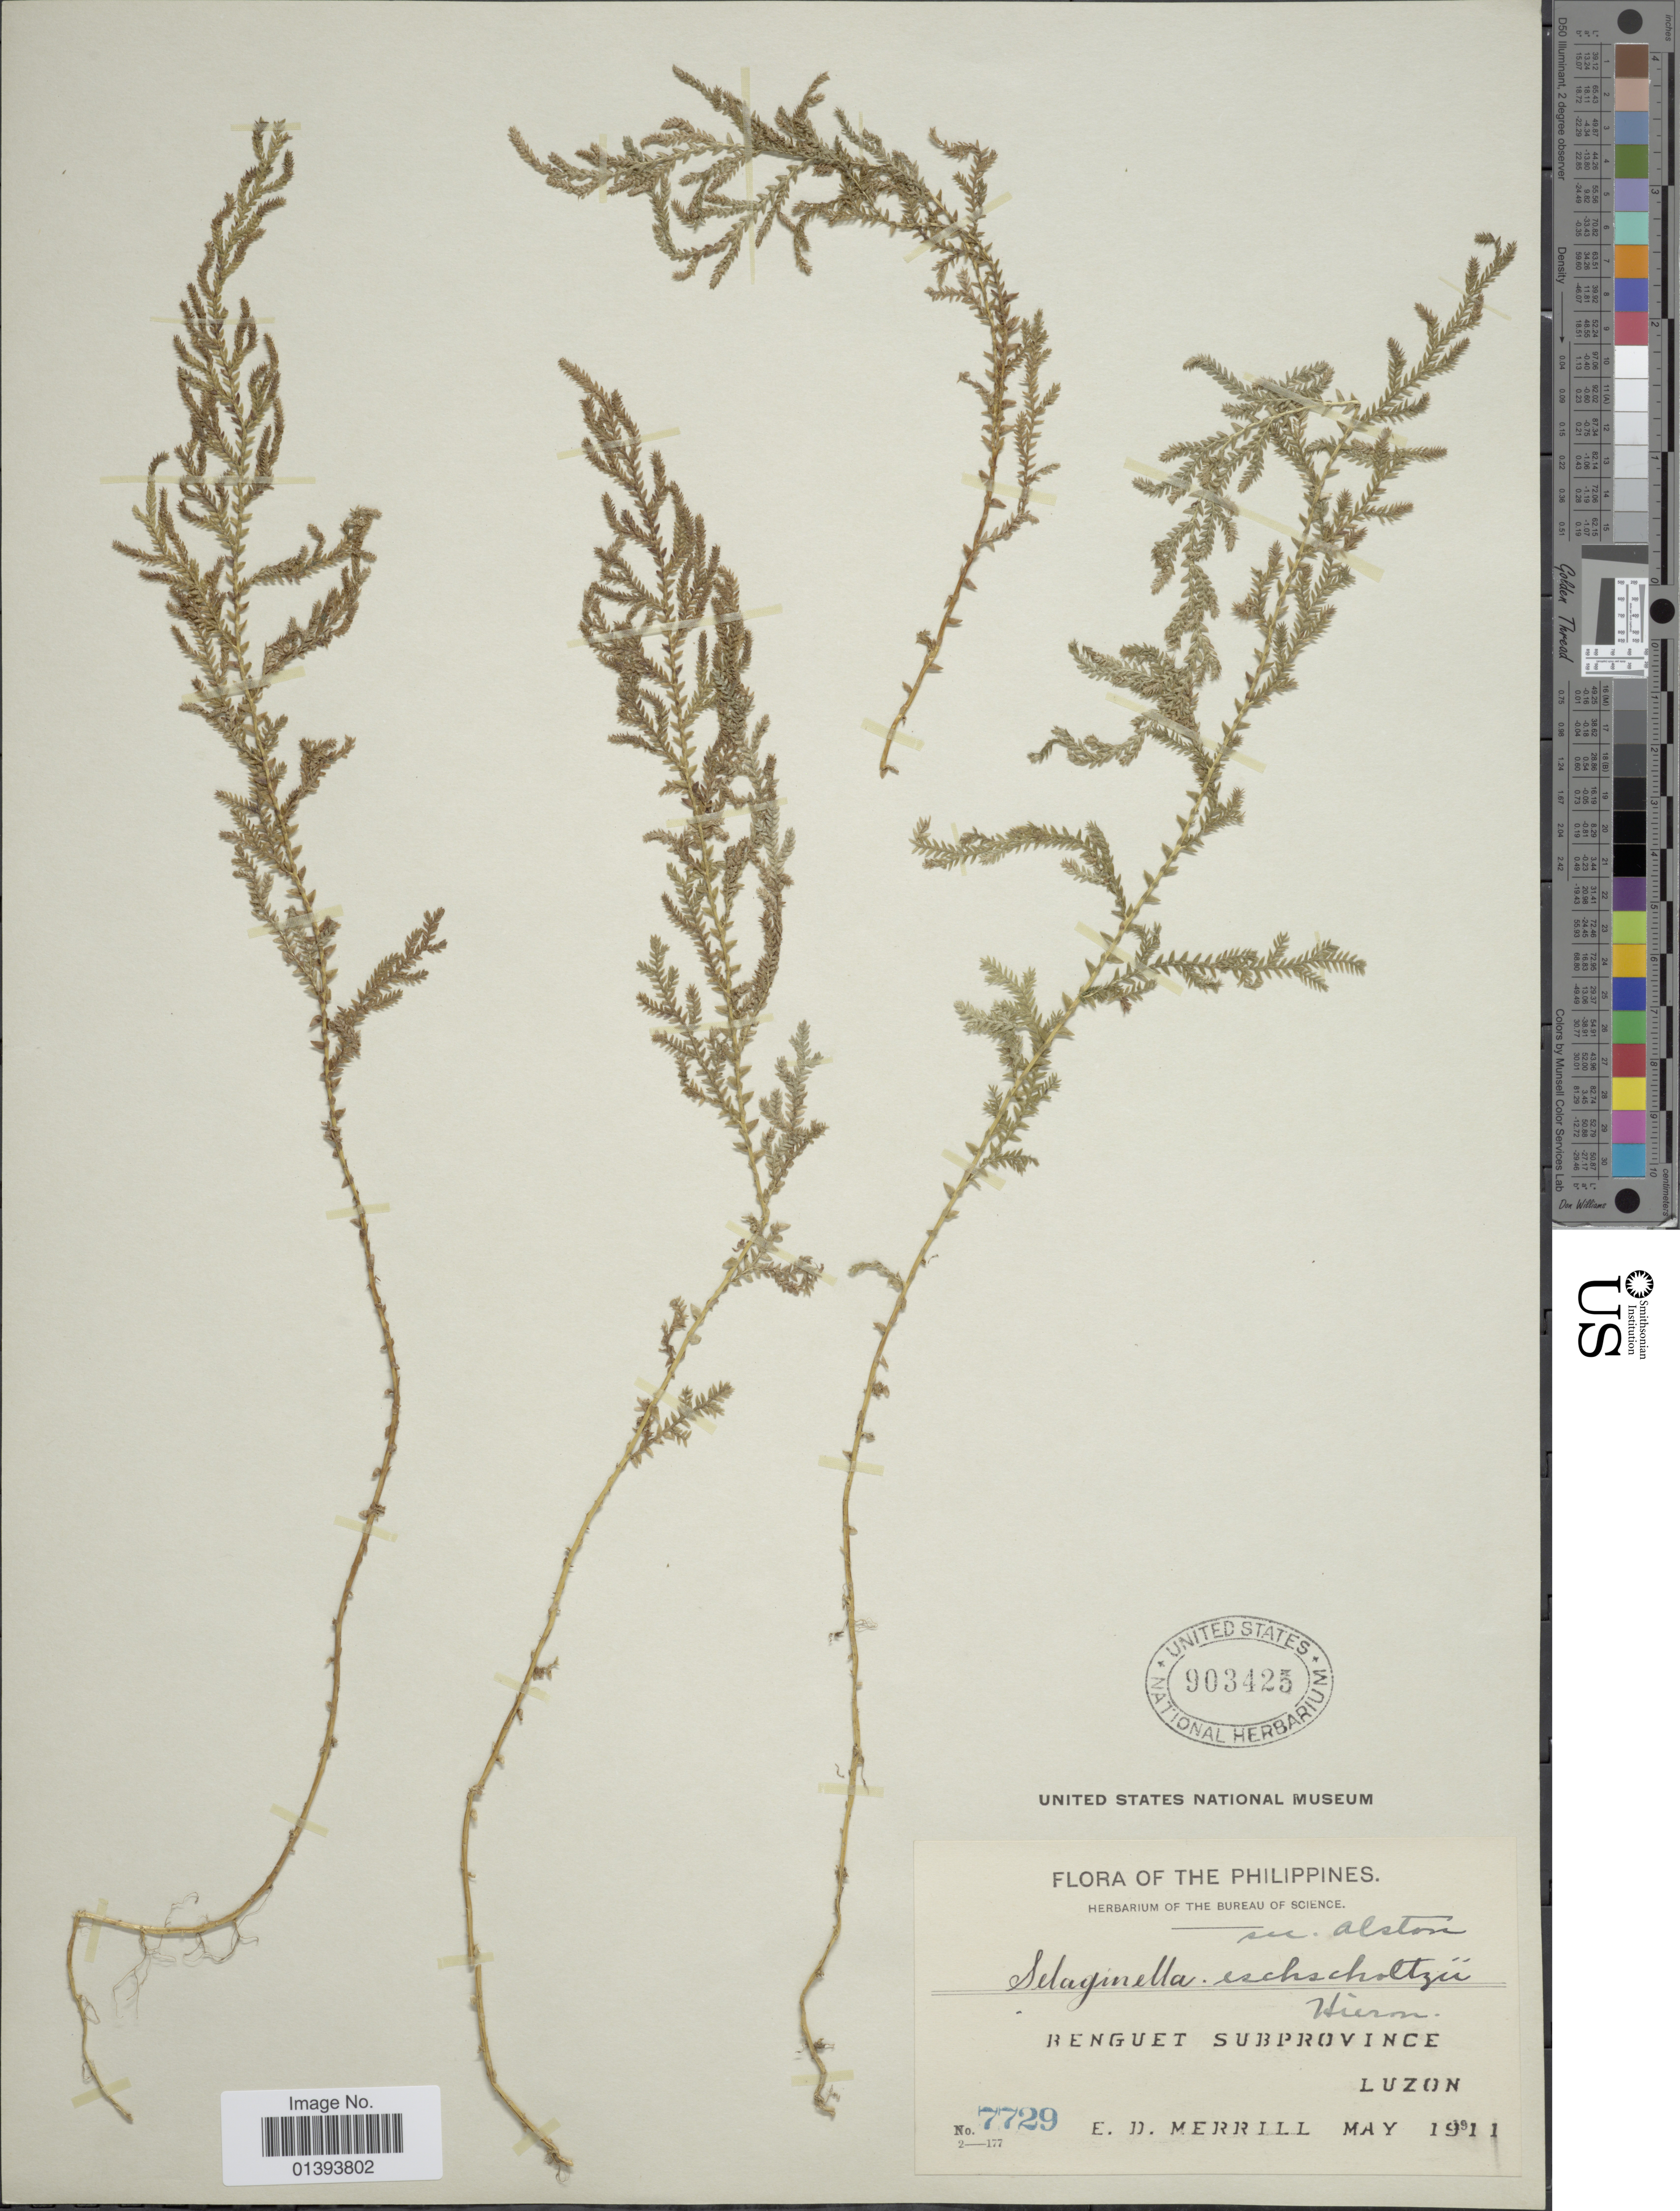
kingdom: Plantae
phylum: Tracheophyta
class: Lycopodiopsida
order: Selaginellales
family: Selaginellaceae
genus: Selaginella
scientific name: Selaginella eschscholzii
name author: Hieron.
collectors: E. D. Merrill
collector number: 7729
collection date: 1911-05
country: Philippines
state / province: Central Luzon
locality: Benguet Subprovince Luzon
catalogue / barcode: US 903425